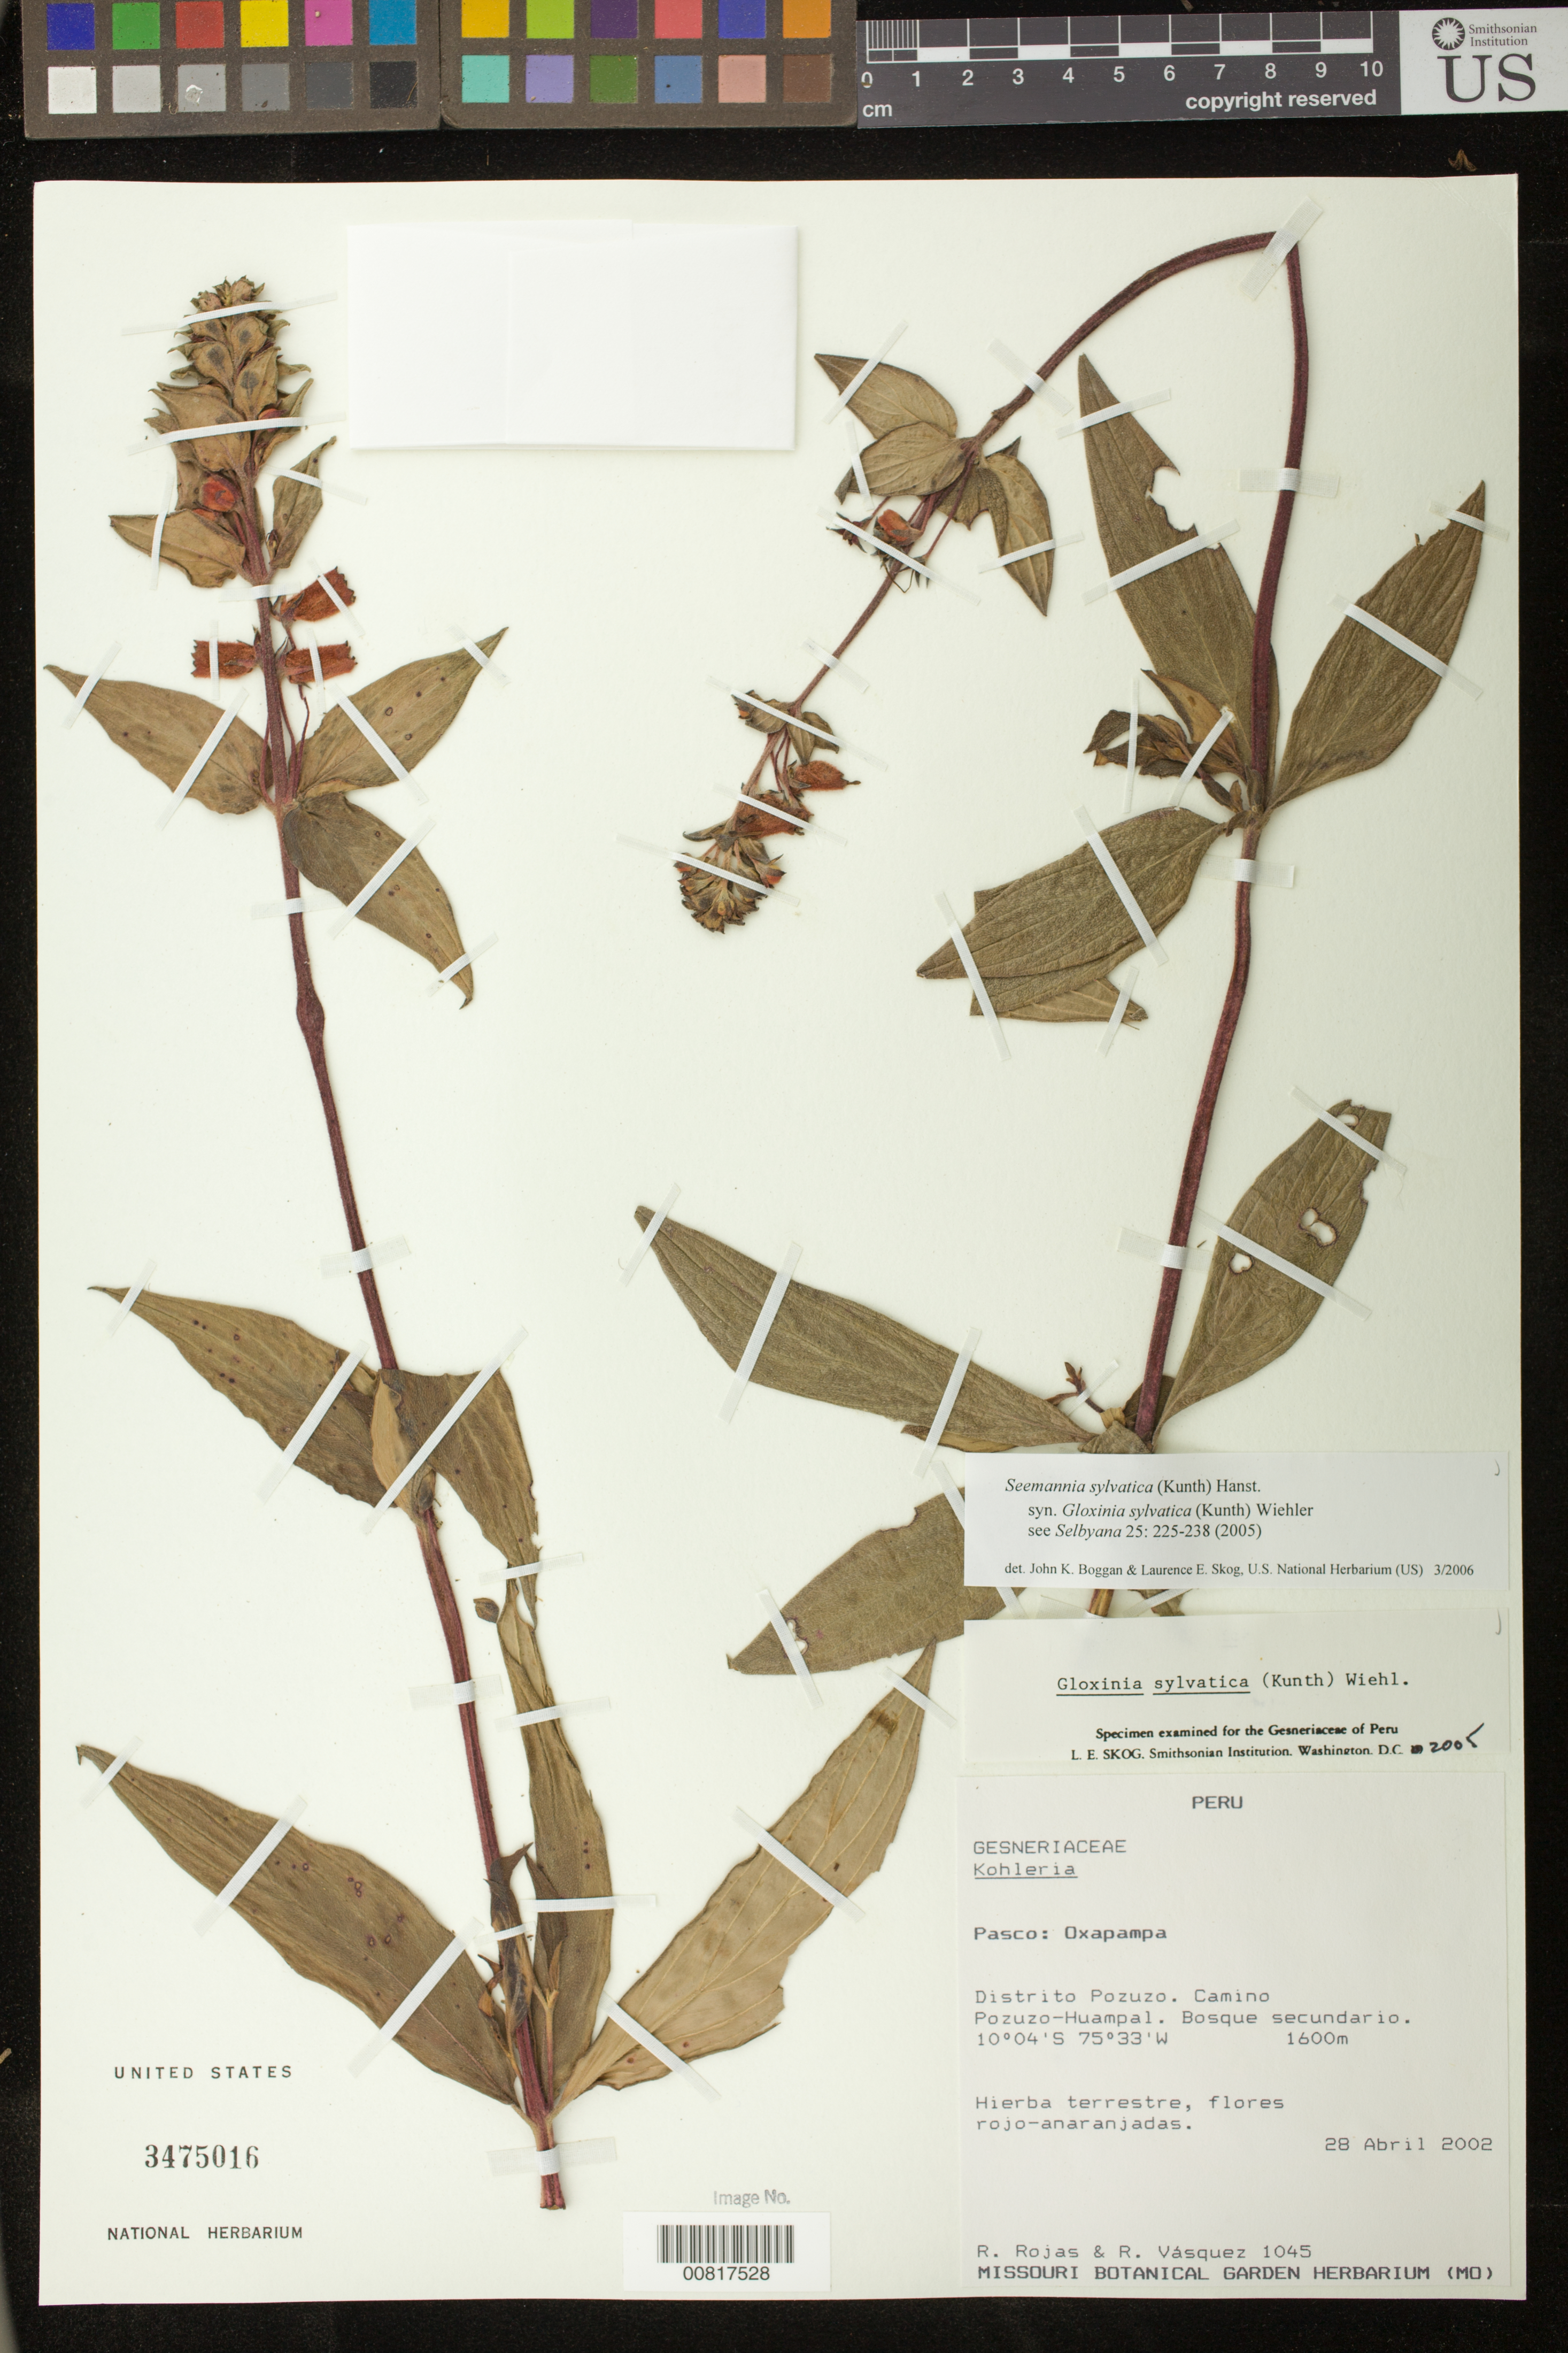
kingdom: Plantae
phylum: Tracheophyta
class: Magnoliopsida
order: Lamiales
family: Gesneriaceae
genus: Seemannia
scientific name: Seemannia sylvatica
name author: (Kunth) Hanst.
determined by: Boggan, J. K.; Skog, L. E.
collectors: R. Rojas & R. Vásquez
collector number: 1045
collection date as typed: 28 Apr 2002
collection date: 2002-04-28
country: Peru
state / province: Pasco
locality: Pasco: Oxapampa. Camino Pozuzo-Huampal.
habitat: Bosque secundario.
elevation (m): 1600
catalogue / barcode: US 3475016